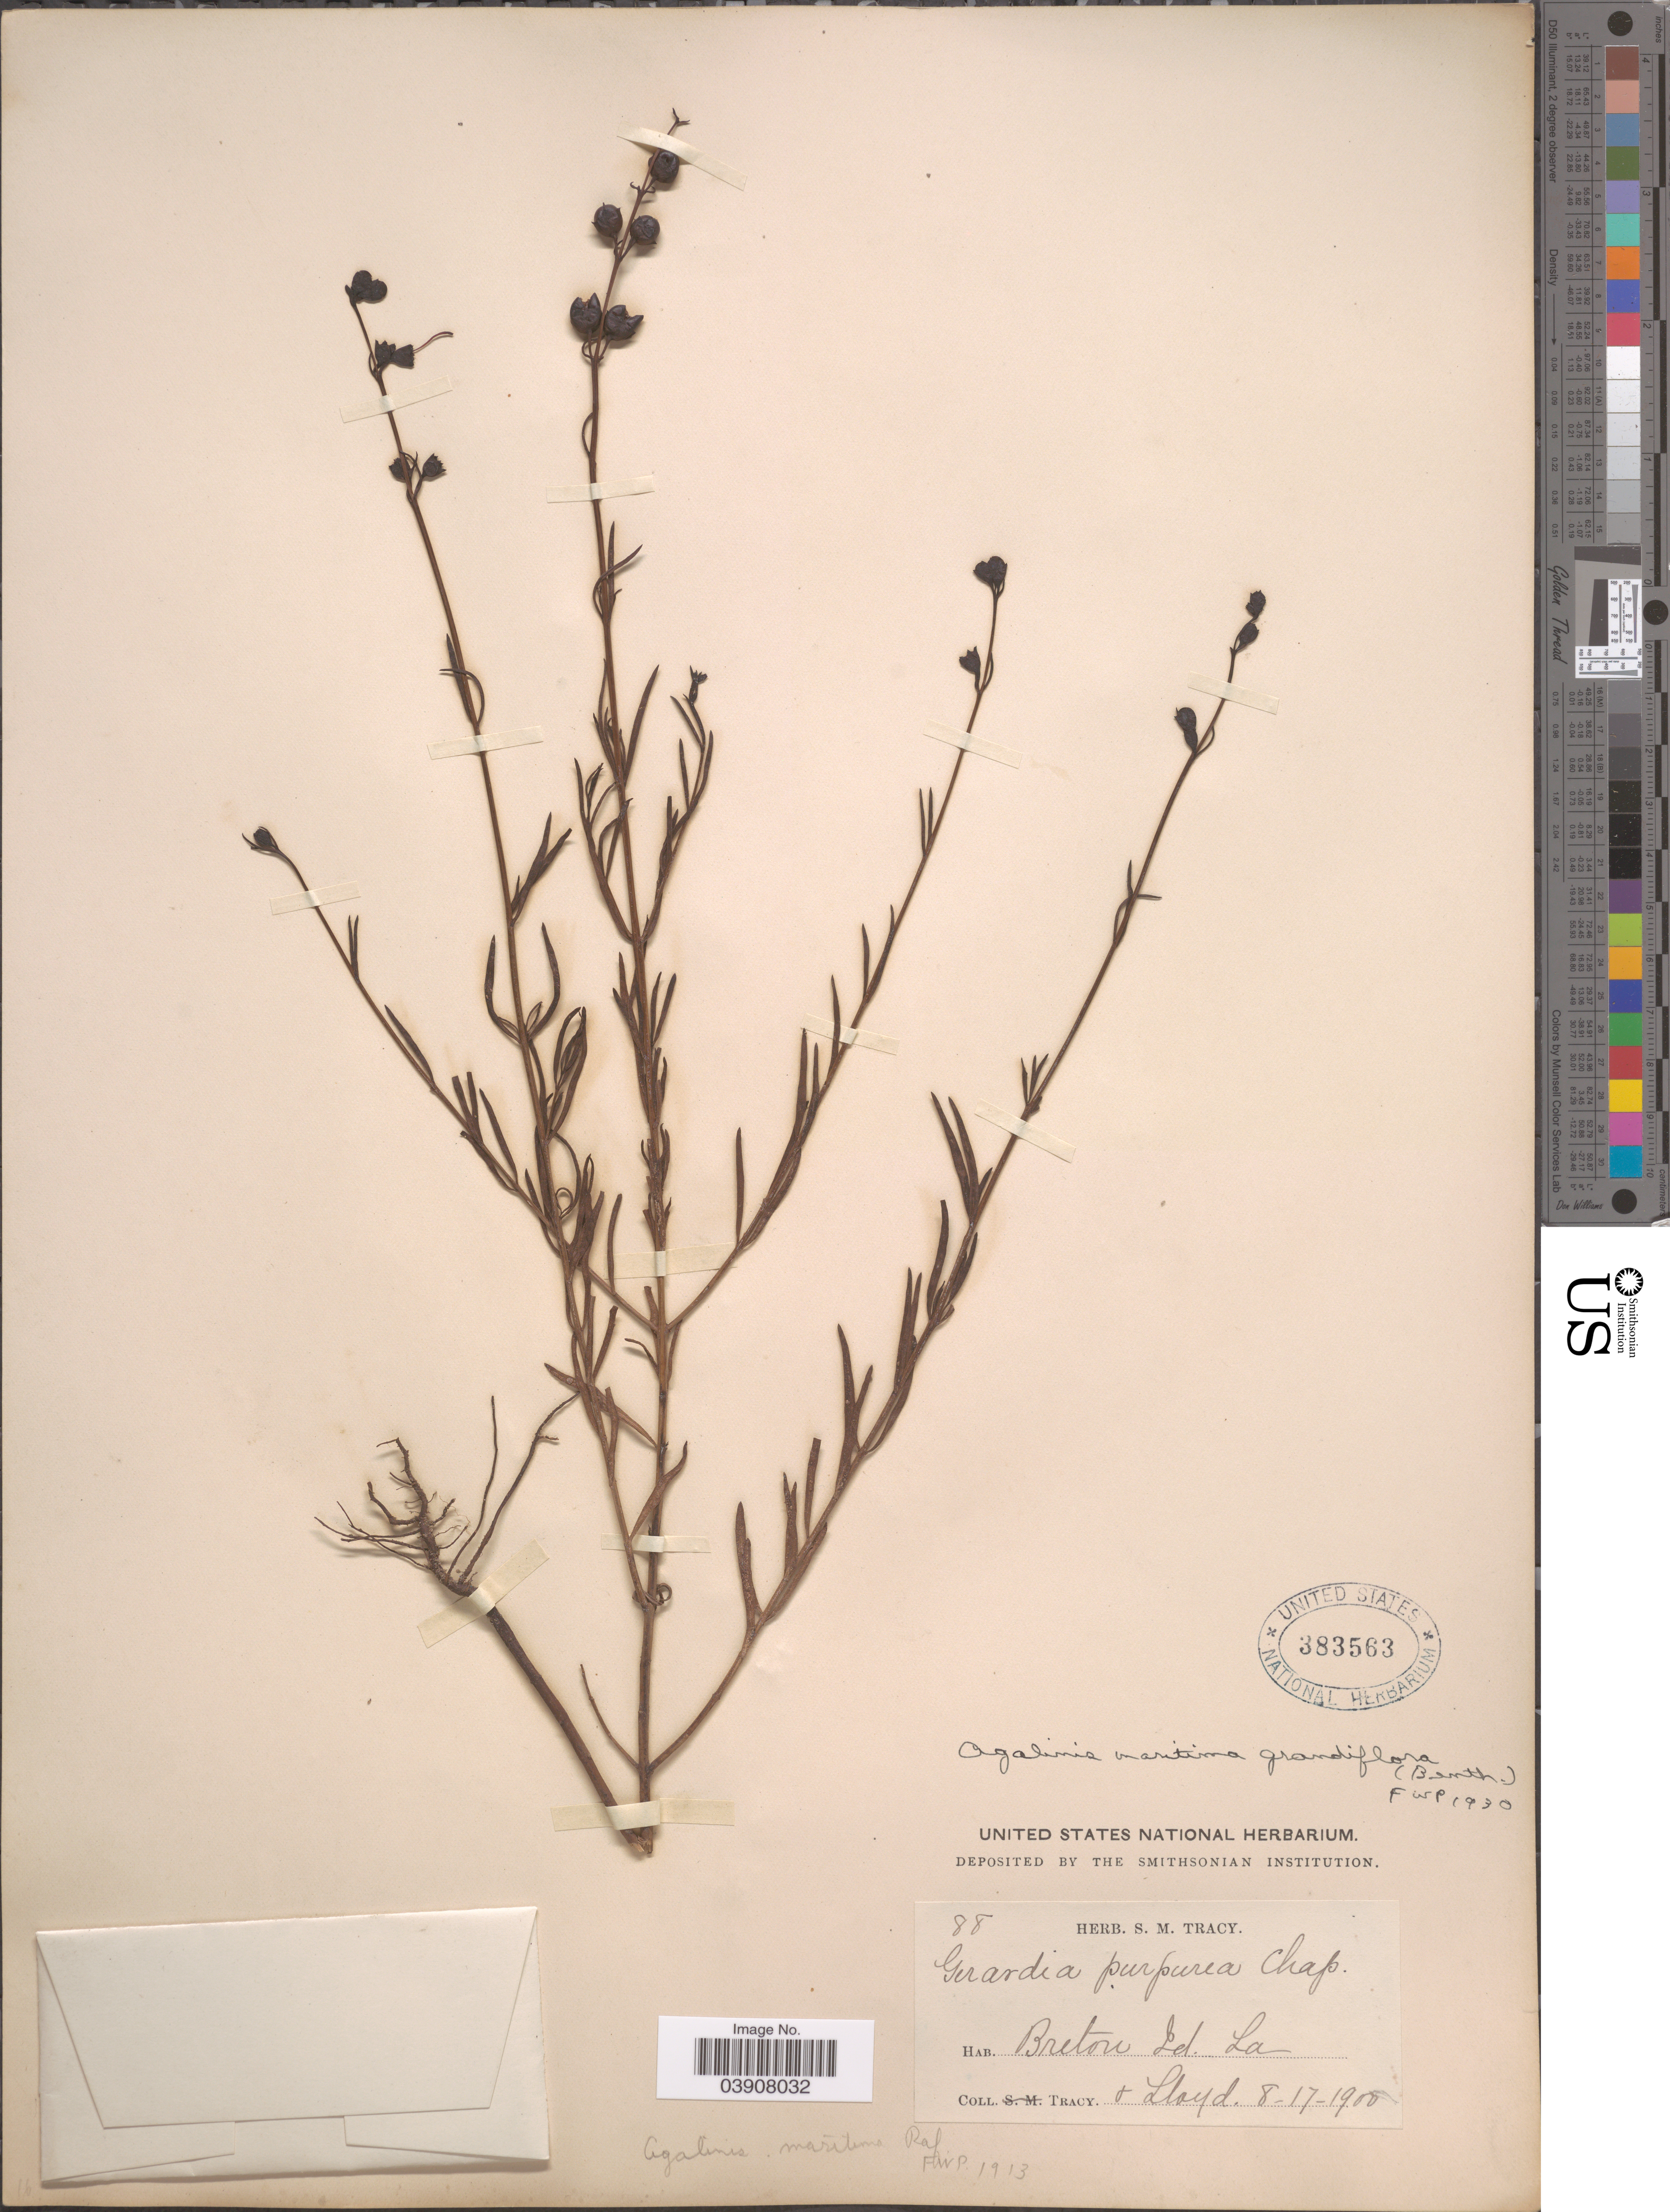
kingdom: Plantae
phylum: Tracheophyta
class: Magnoliopsida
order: Lamiales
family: Orobanchaceae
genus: Agalinis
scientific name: Agalinis maritima var. grandiflora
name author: (Benth.) Pennell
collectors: -. Tracy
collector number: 88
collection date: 1900-08-17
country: United States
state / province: Louisiana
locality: Breton Id.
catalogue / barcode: US 383563